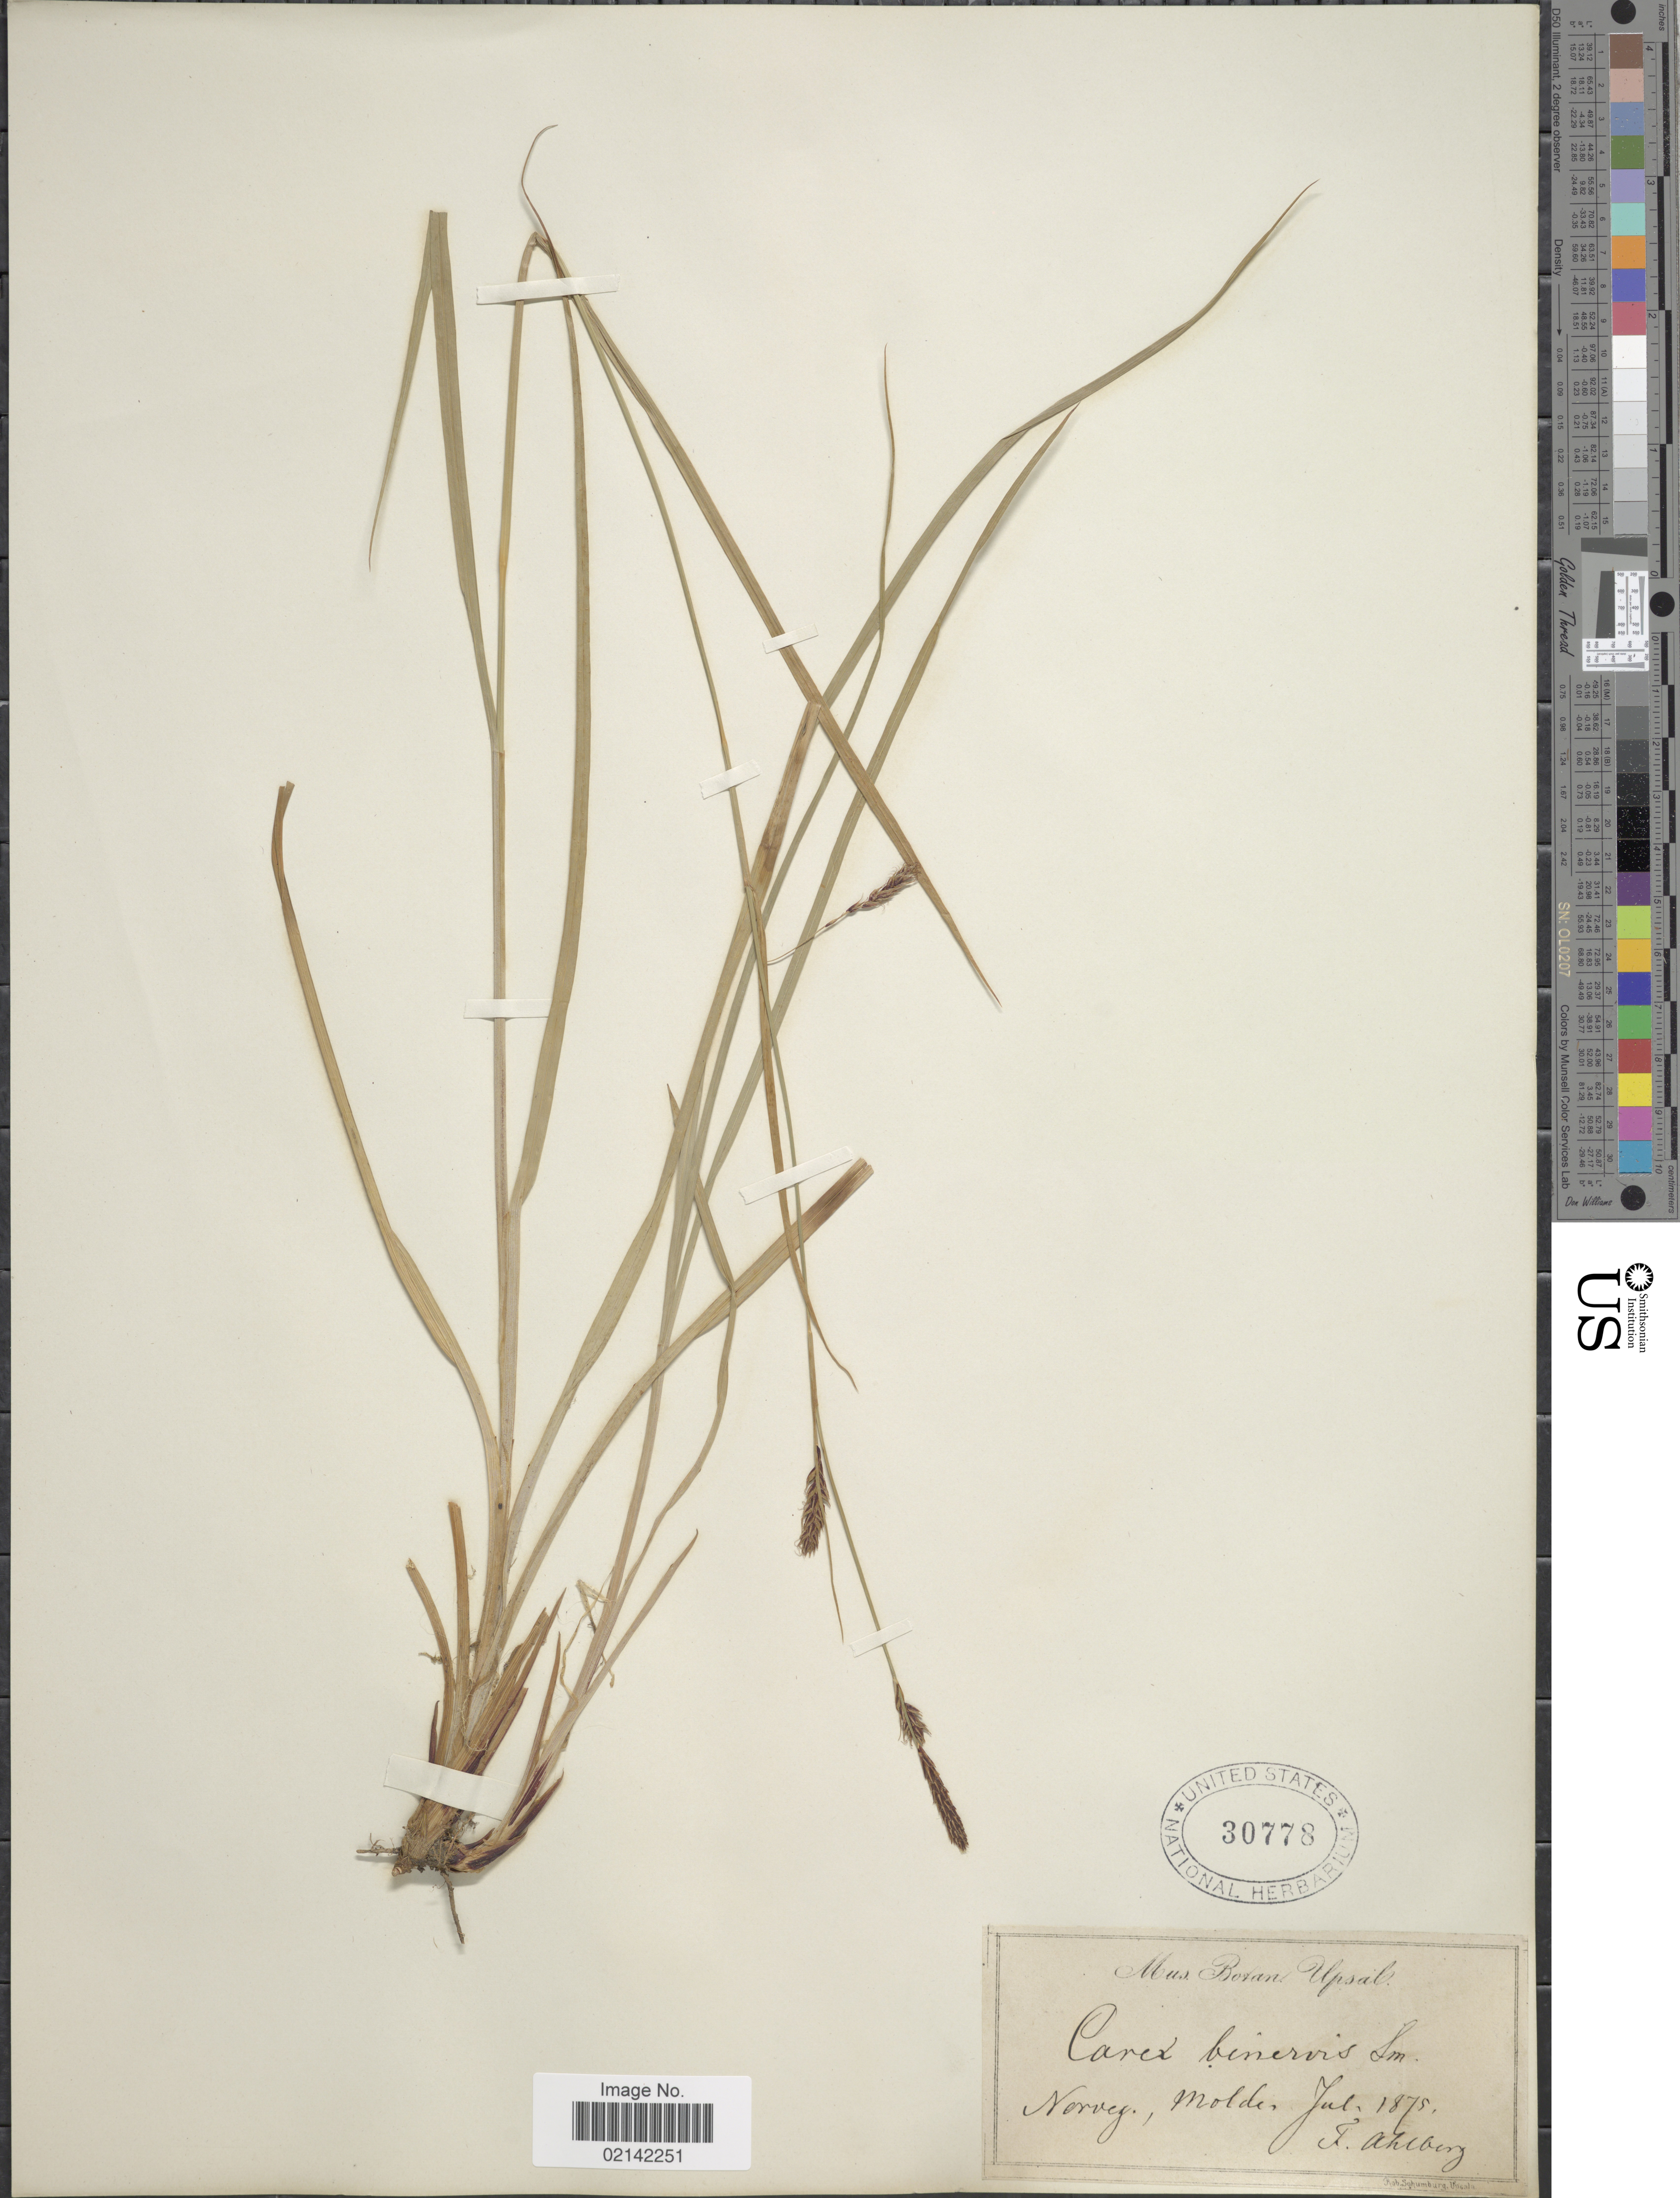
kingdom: Plantae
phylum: Tracheophyta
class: Liliopsida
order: Poales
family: Cyperaceae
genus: Carex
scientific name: Carex binervis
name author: Sm.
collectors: F. Ahlberg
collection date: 1875-07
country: Norway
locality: Molde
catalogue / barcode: US 30778